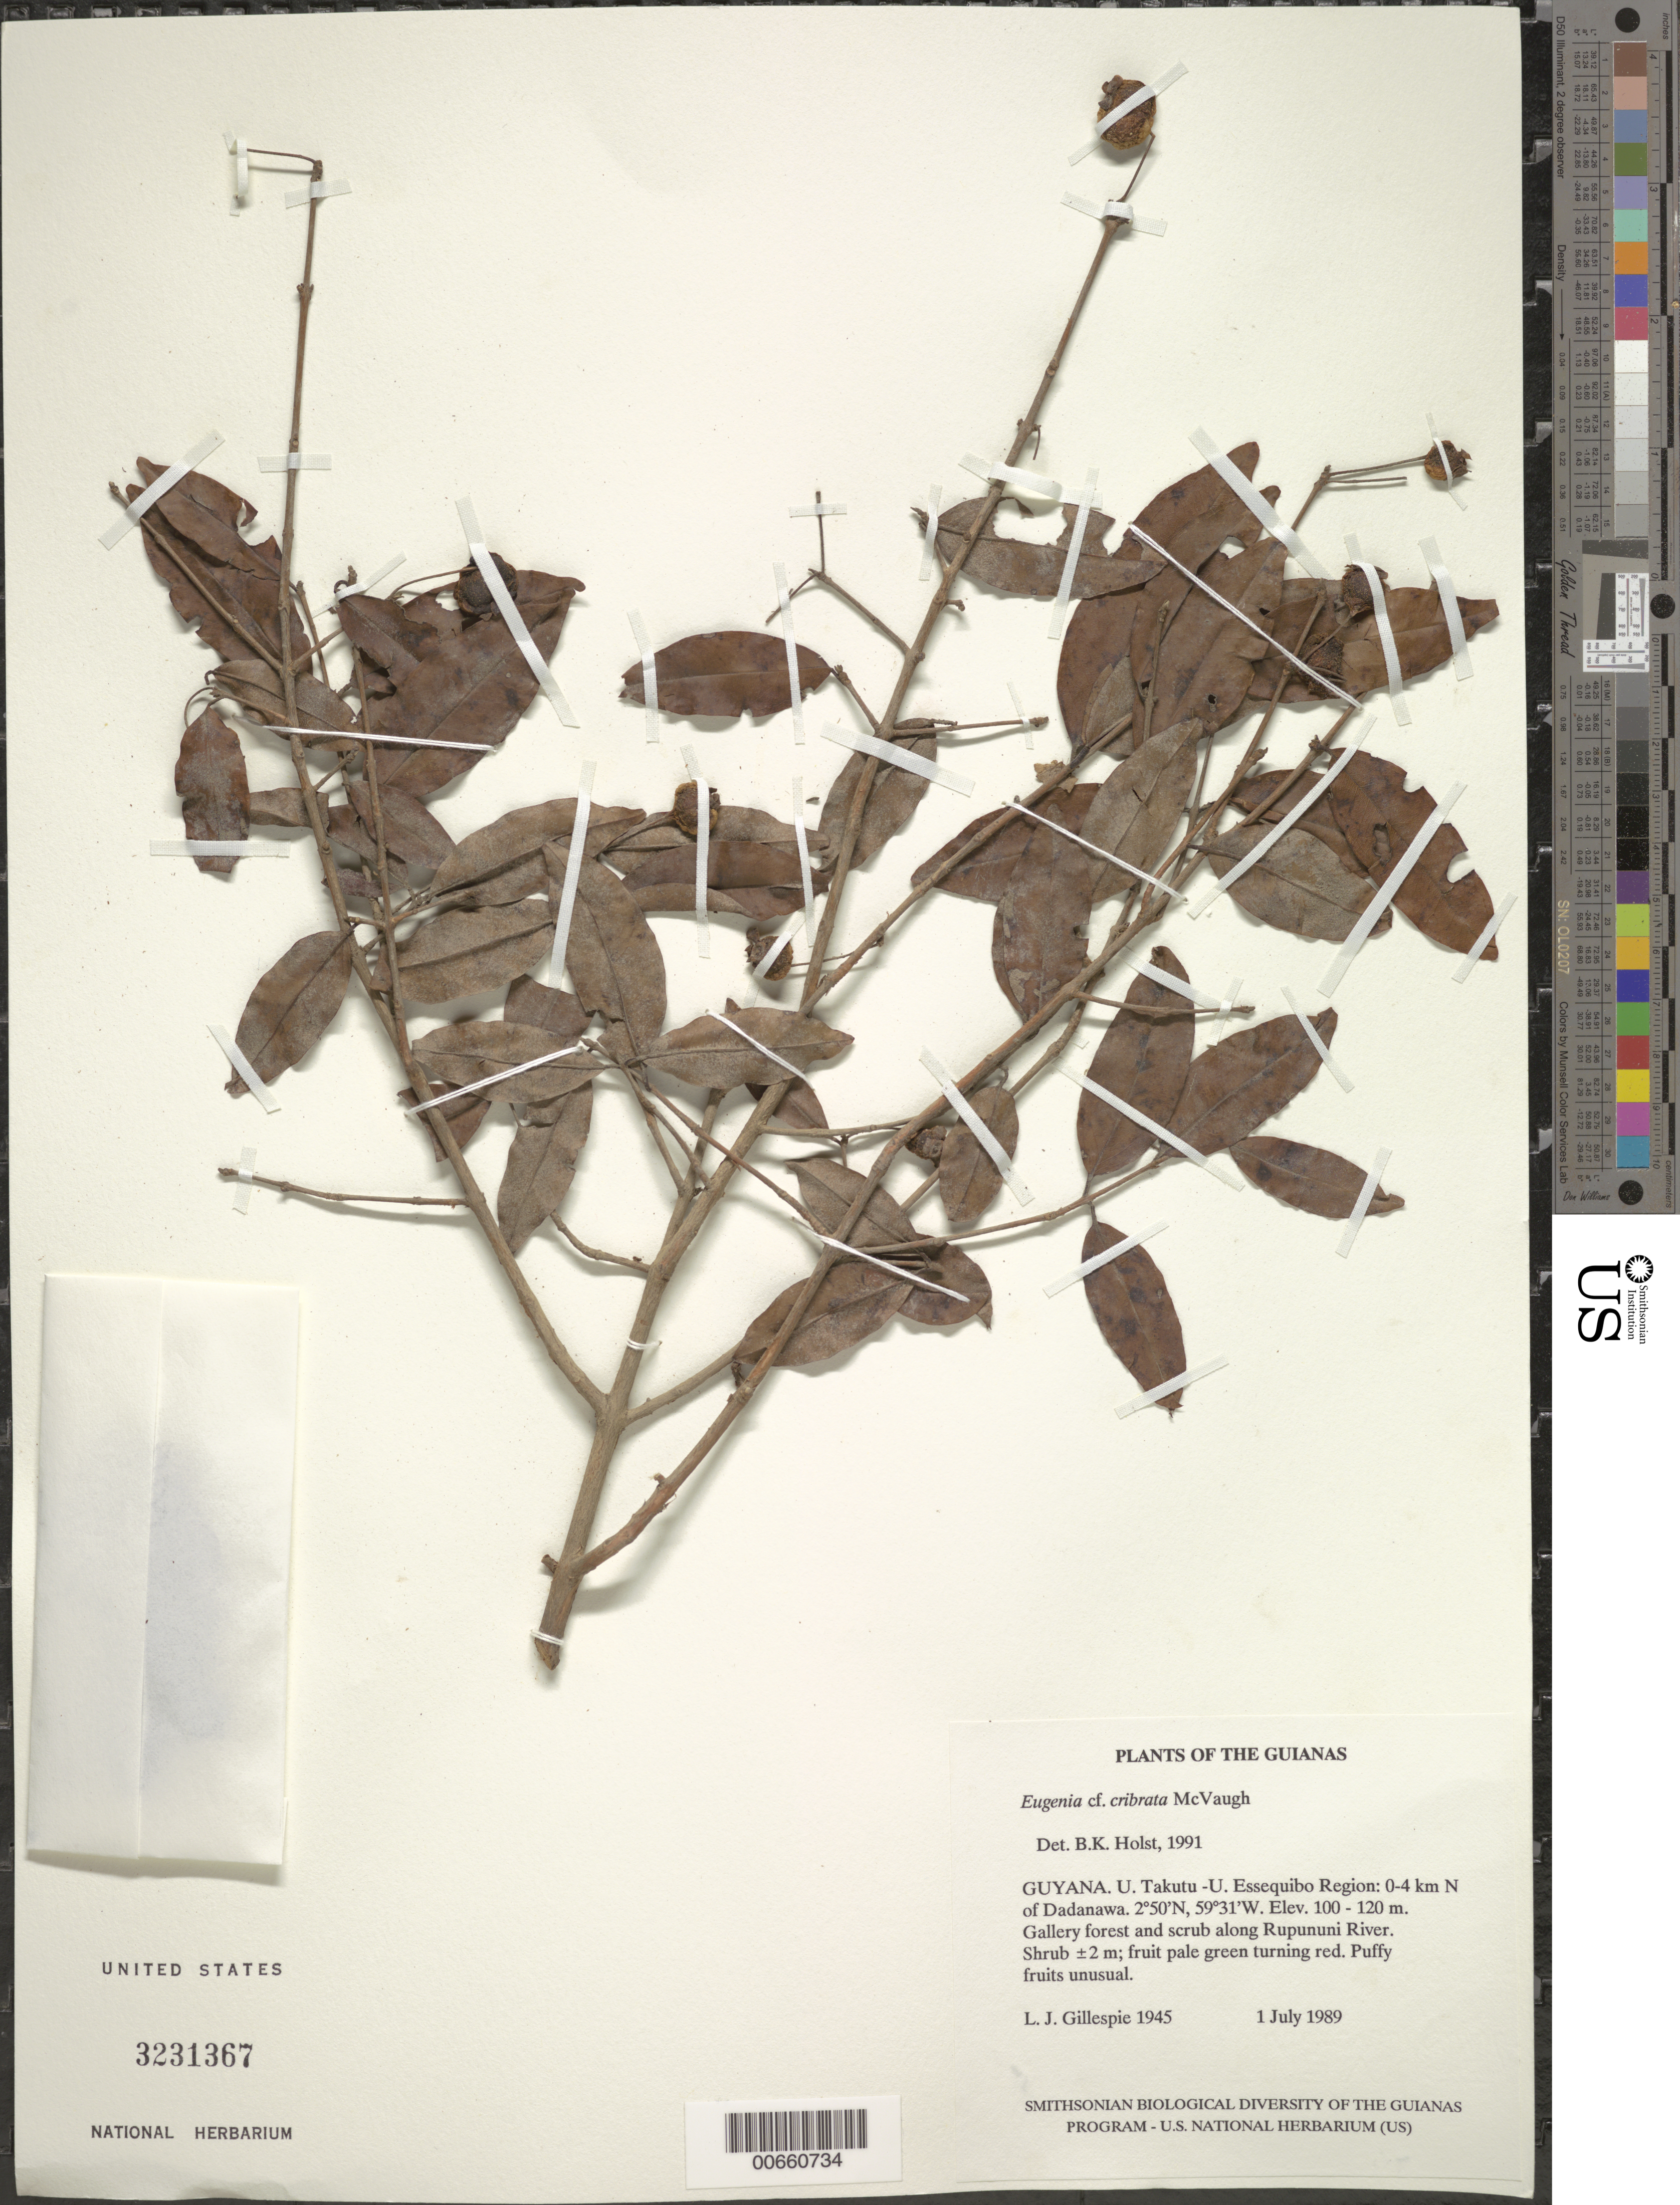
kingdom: Plantae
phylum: Tracheophyta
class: Magnoliopsida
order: Myrtales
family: Myrtaceae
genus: Eugenia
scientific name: Eugenia cribrata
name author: McVaugh in Maguire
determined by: Holst, Bruce K.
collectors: L. J. Gillespie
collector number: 1945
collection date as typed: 1 July 1989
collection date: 1989-07-01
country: Guyana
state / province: U. Takutu-U. Essequibo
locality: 0-4 km N of Dadanawa. Along Rupununi River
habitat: Gallery forest and scrub along river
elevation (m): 100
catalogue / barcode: US 3231367